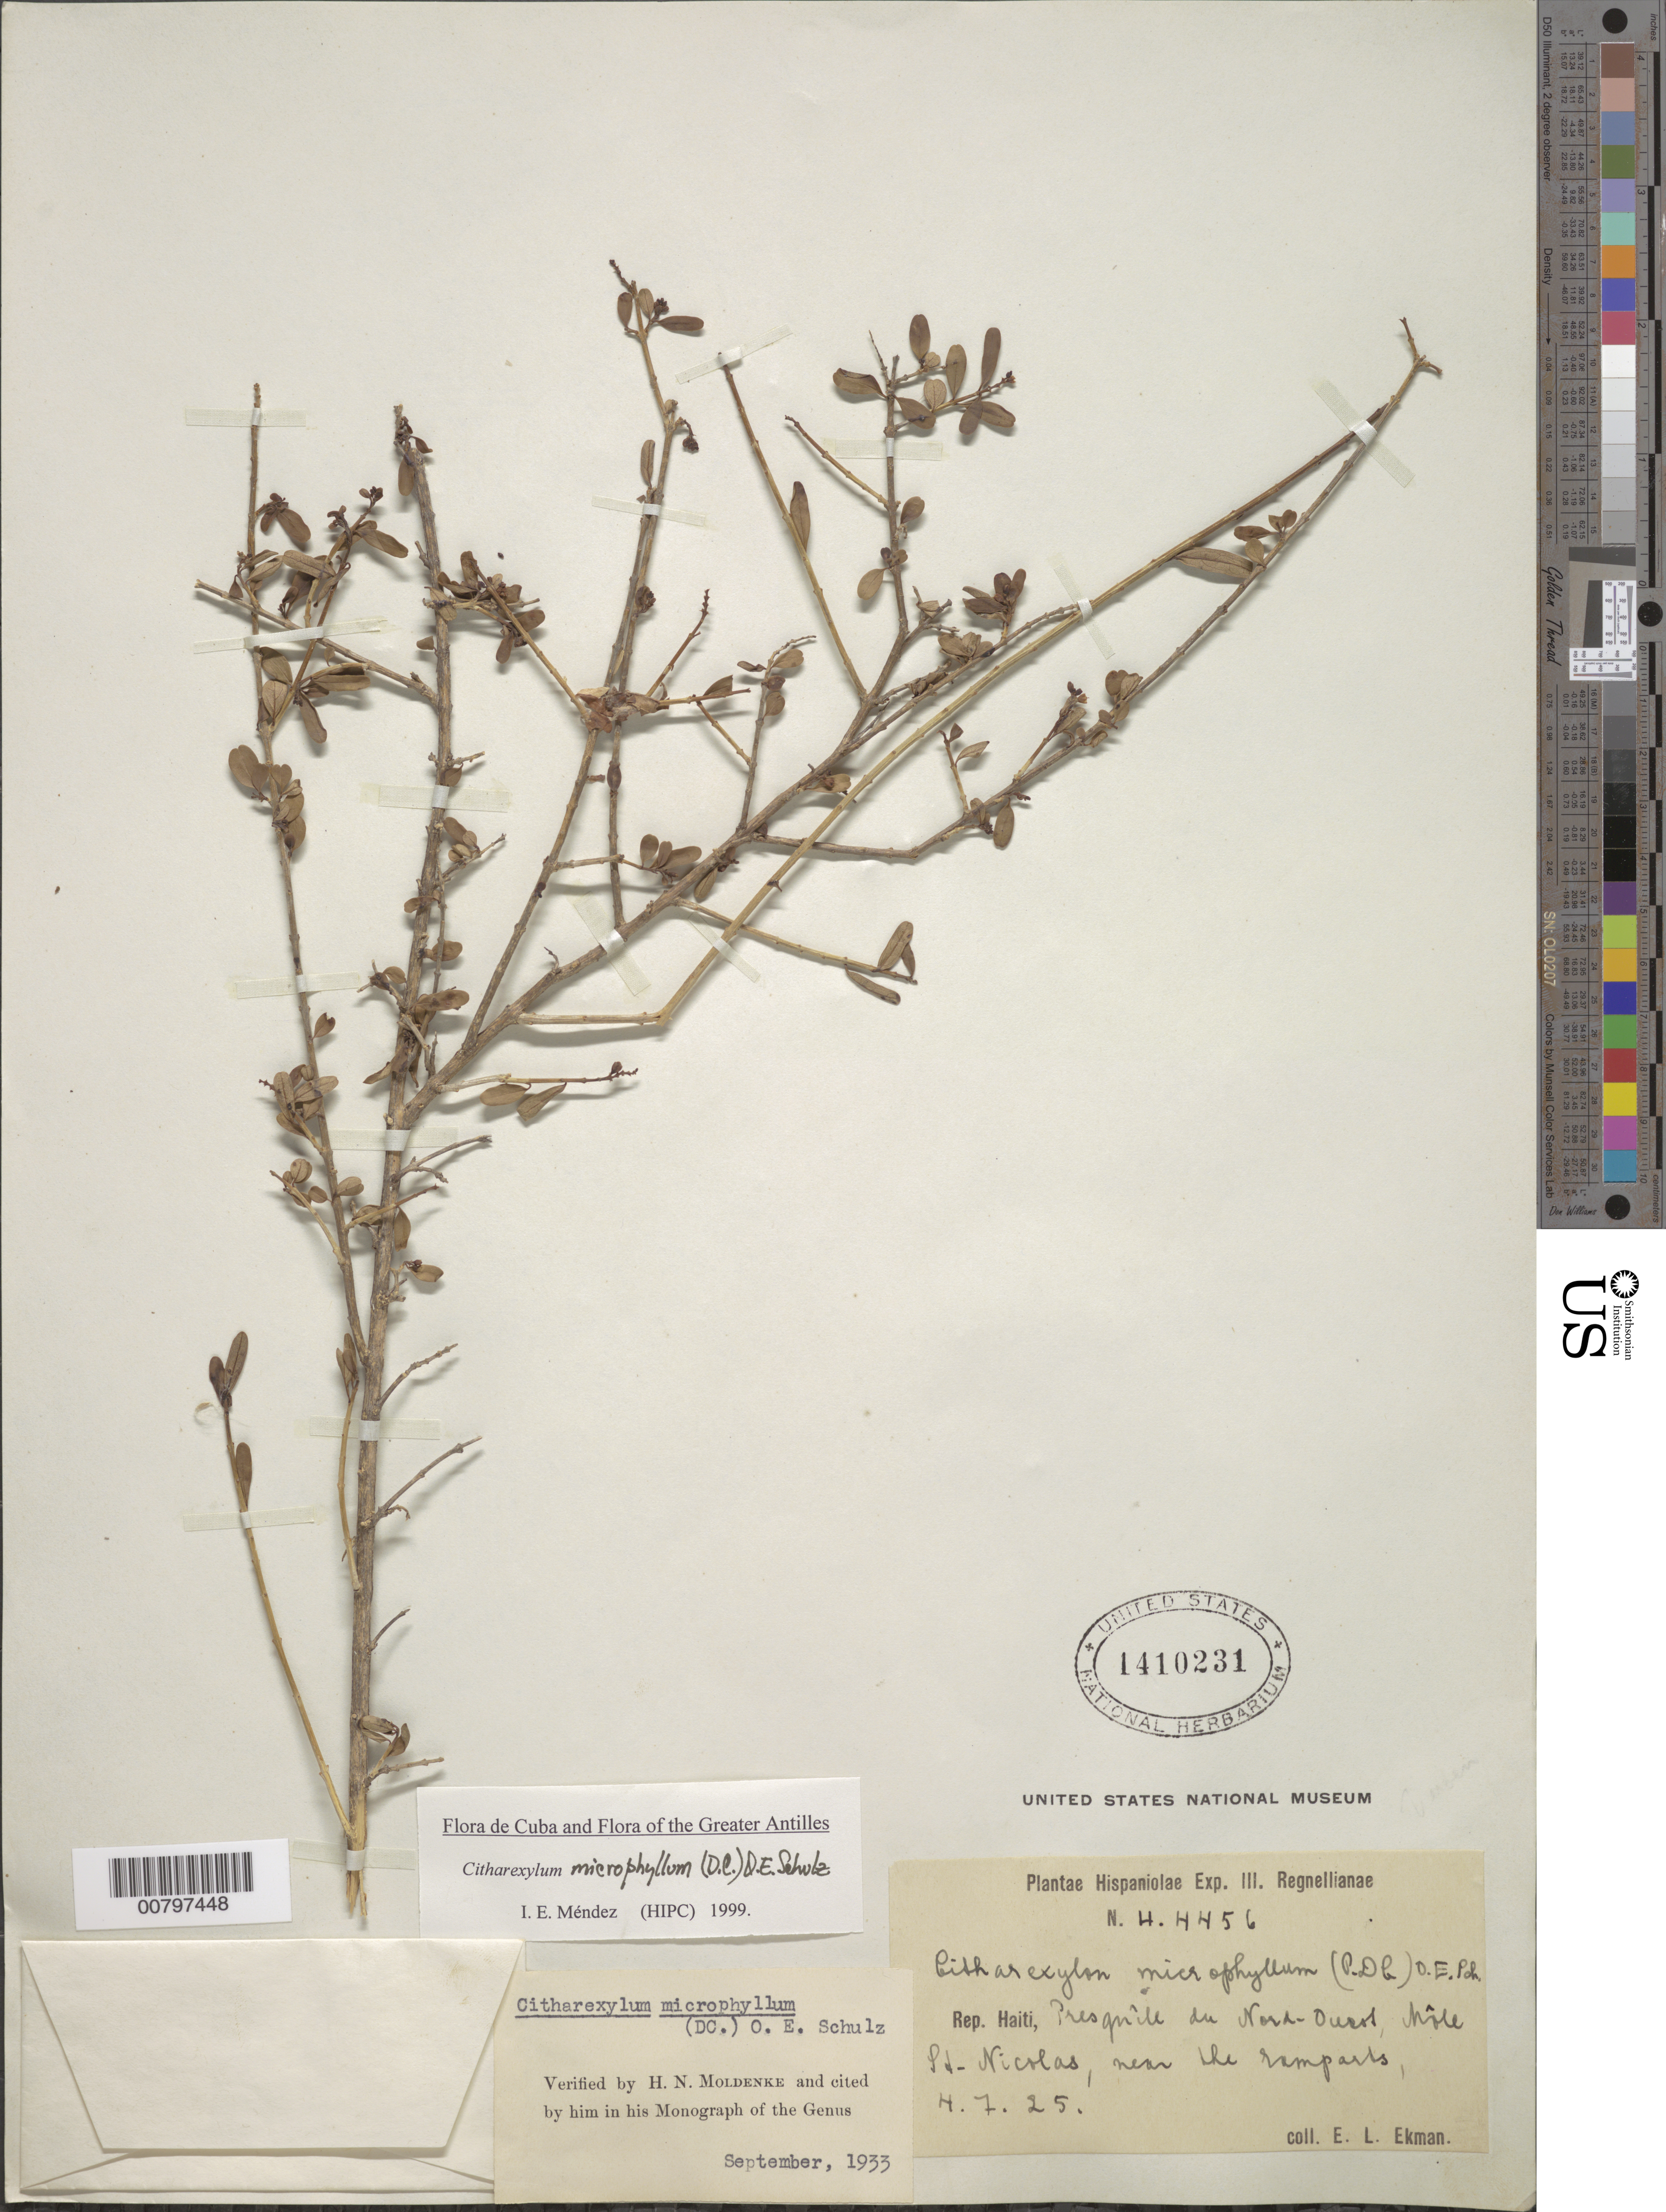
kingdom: Plantae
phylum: Tracheophyta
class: Magnoliopsida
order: Lamiales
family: Verbenaceae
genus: Citharexylum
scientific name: Citharexylum microphyllum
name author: (DC.) O.E. Schulz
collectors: E. L. Ekman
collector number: H 4456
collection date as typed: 04 Jul 1925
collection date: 1925-07-04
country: Haiti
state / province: Nord-Ouest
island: Hispaniola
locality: Môle St. Nicolas, near the ramparts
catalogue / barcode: US 1410231